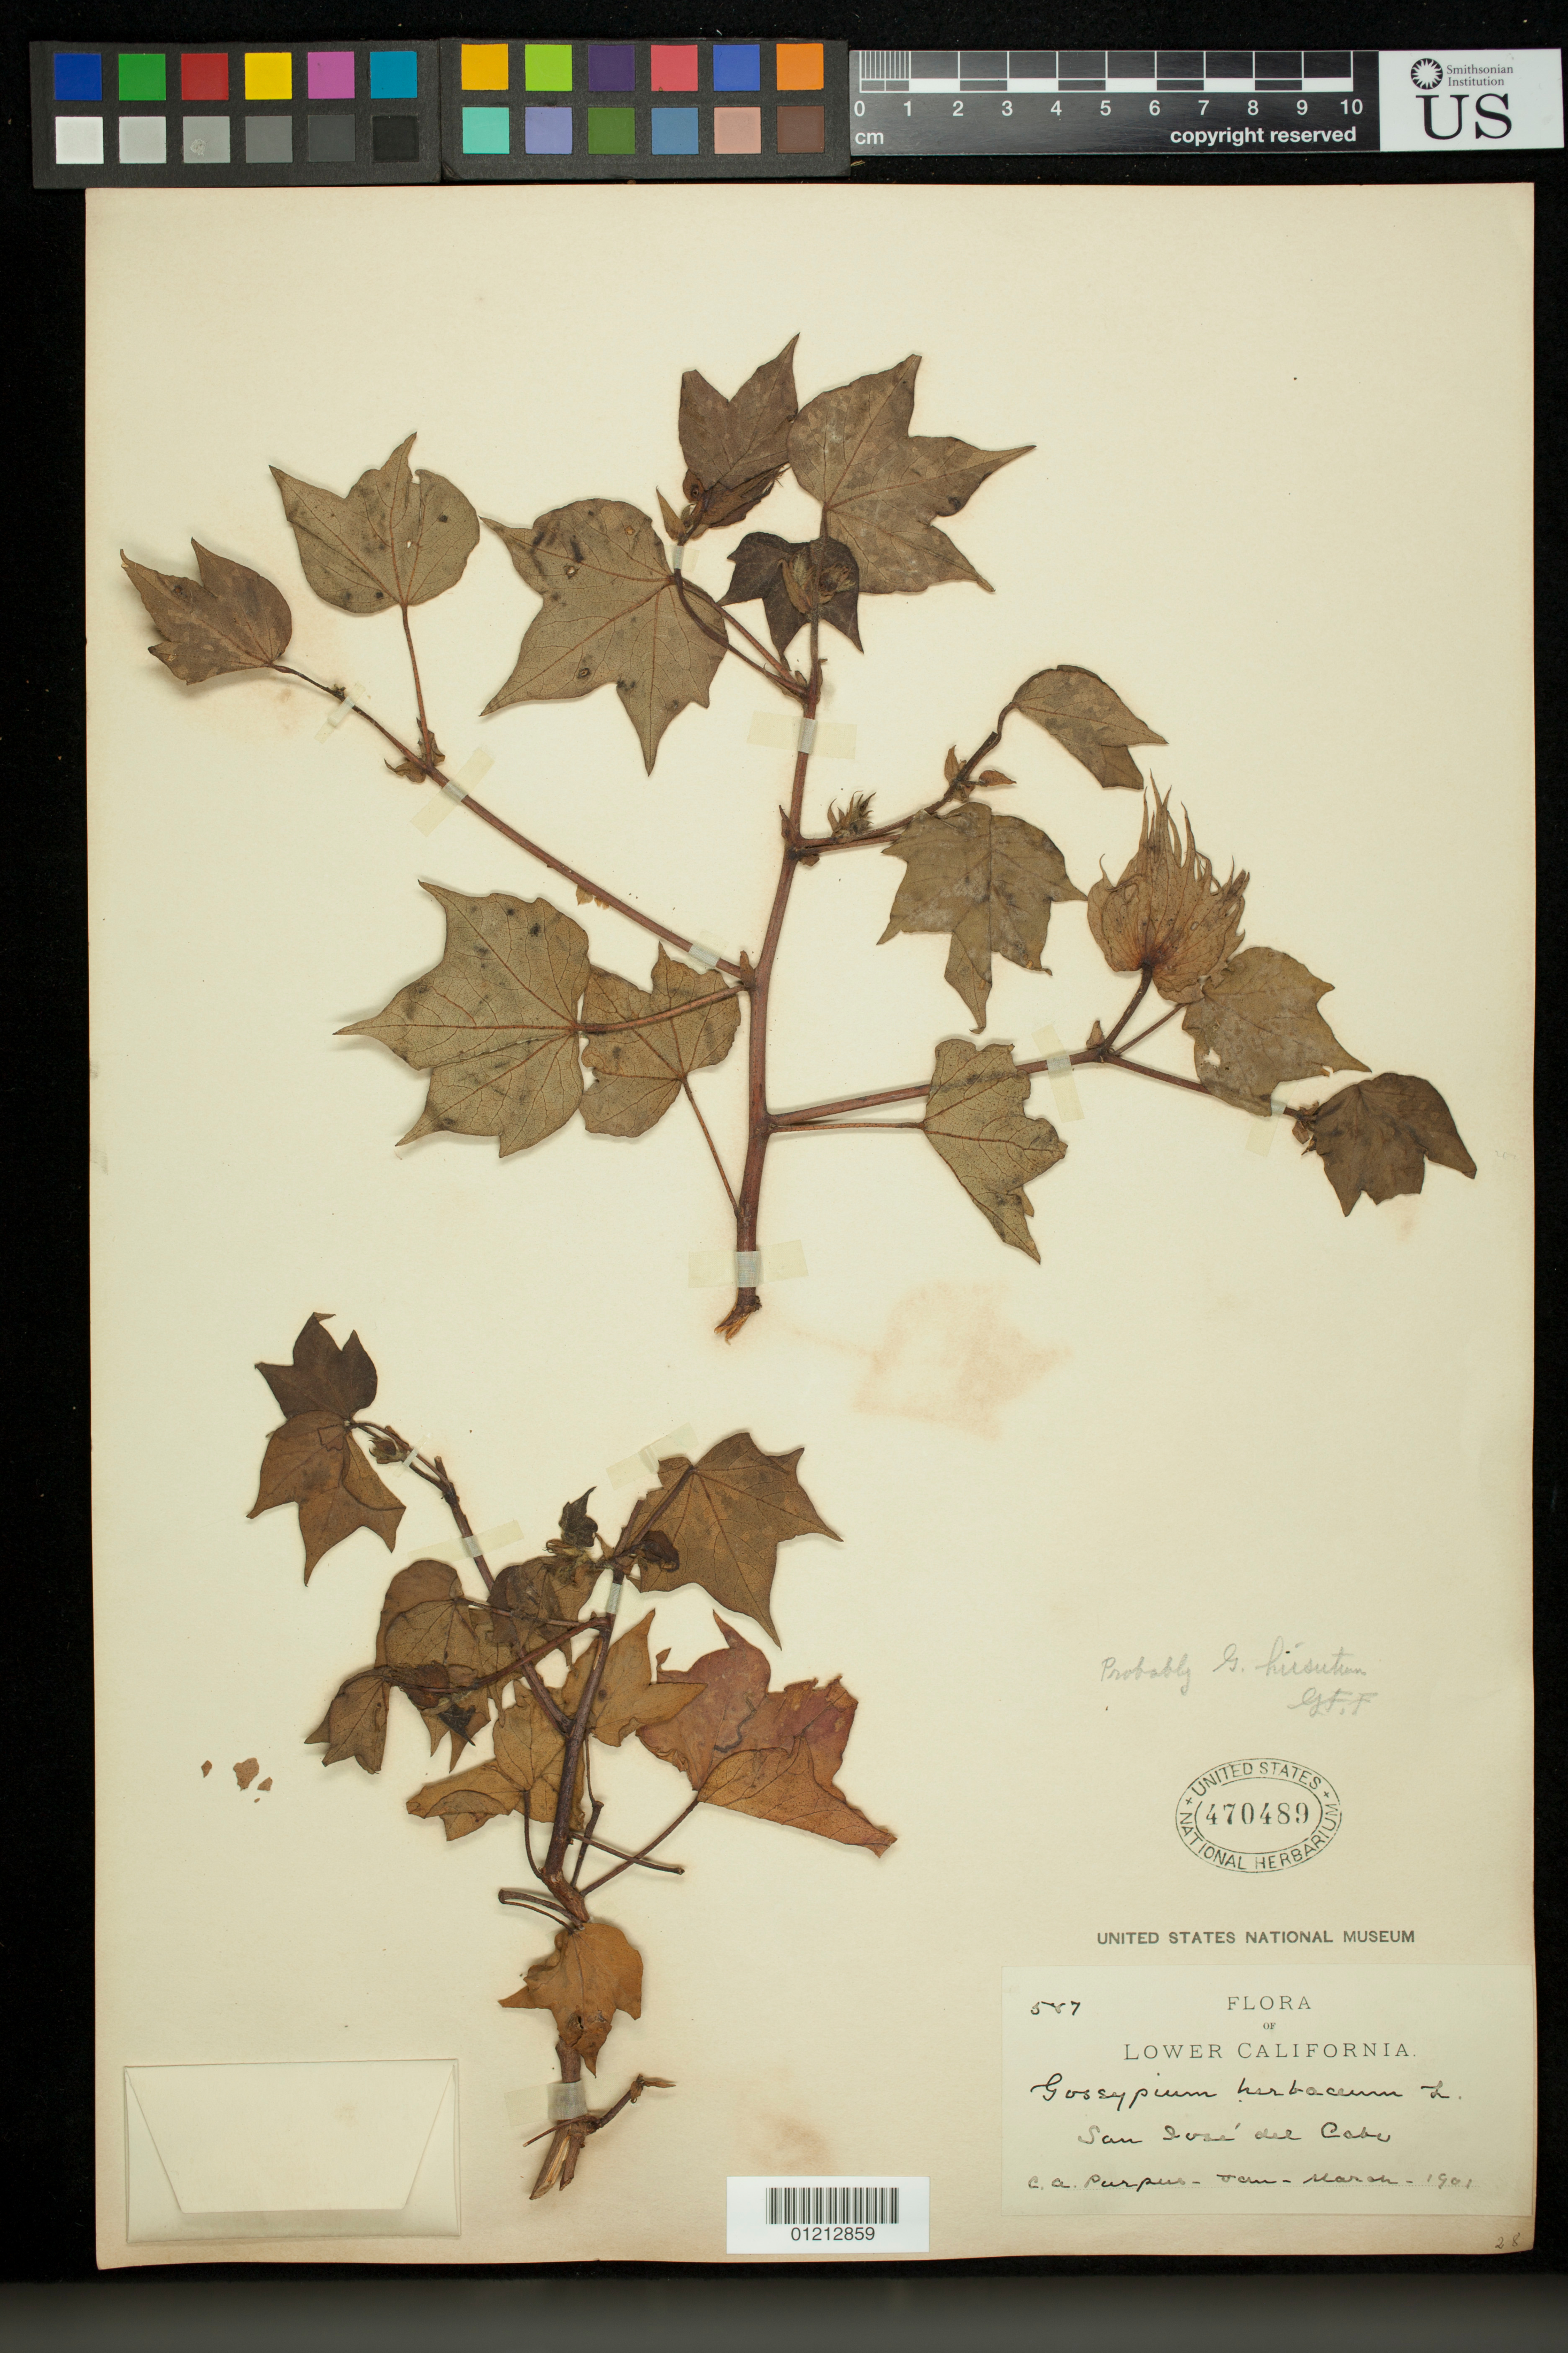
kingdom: Plantae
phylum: Tracheophyta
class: Magnoliopsida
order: Malvales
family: Malvaceae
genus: Gossypium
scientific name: Gossypium hirsutum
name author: L.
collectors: C. A. Purpus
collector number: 547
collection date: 1901-01/1901-03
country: Mexico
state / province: Baja California Sur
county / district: San Jose del Cabo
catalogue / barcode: US 470489